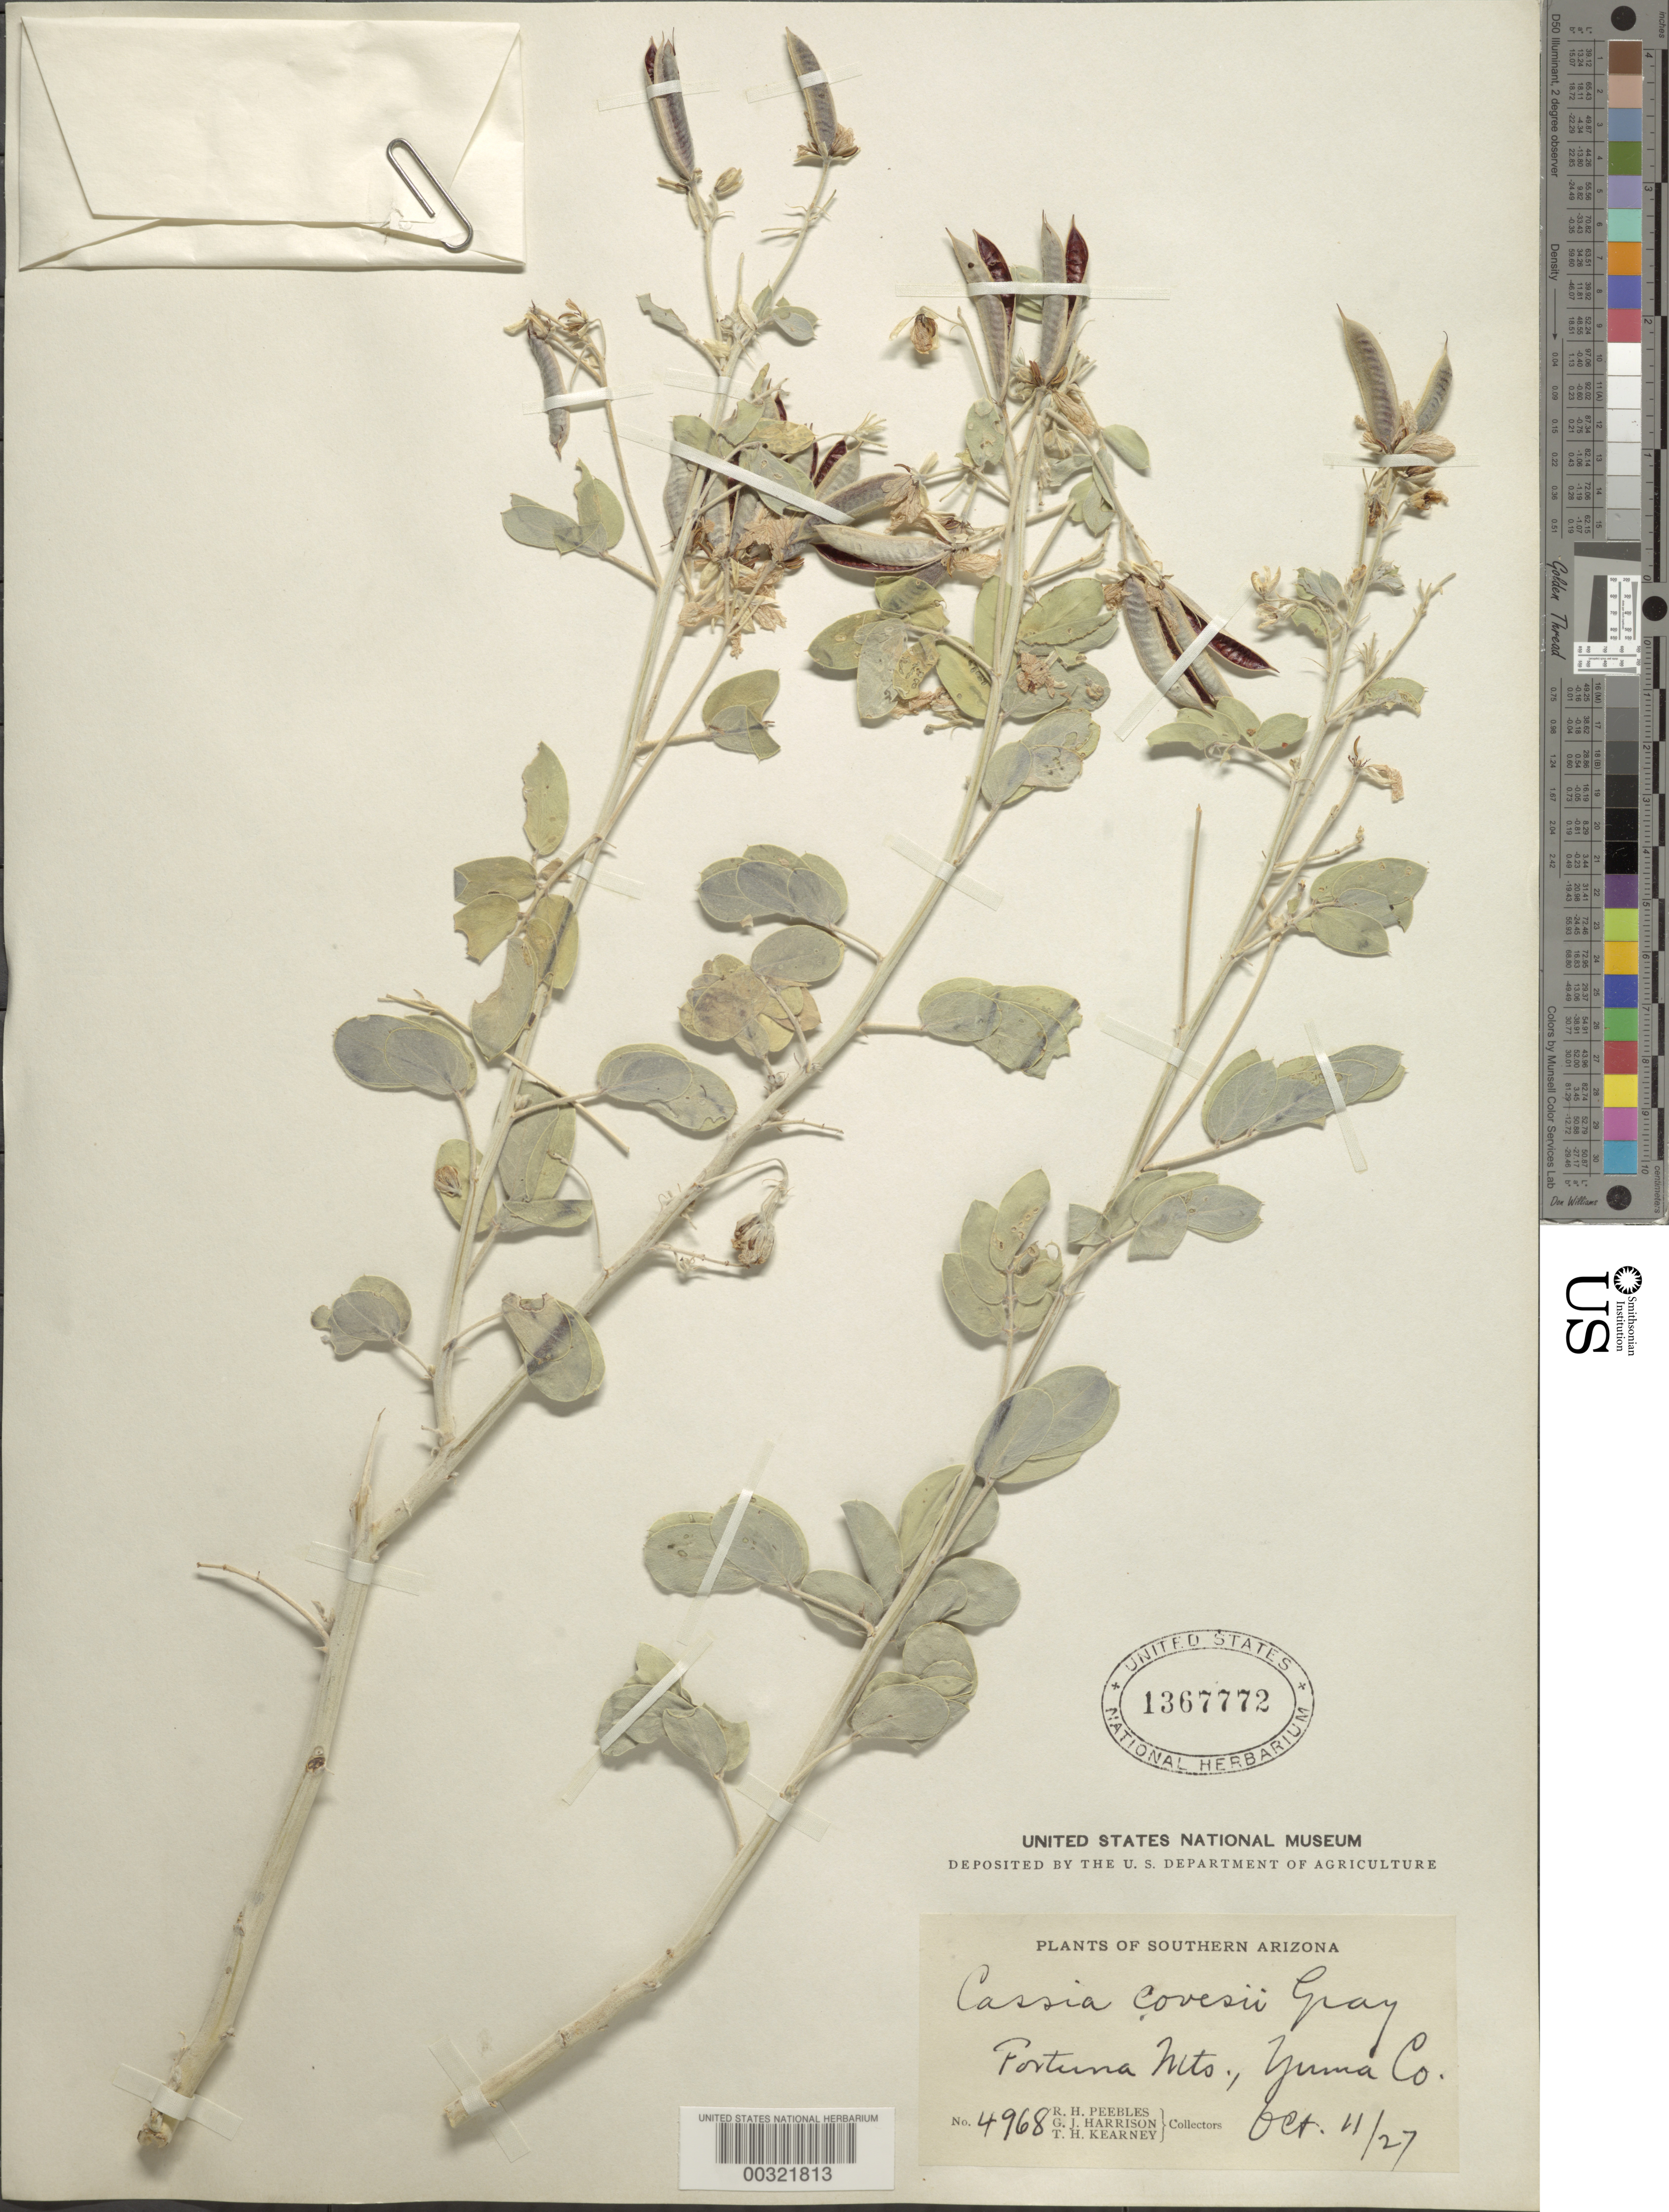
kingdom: Plantae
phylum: Tracheophyta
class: Magnoliopsida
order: Fabales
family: Fabaceae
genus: Senna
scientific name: Senna covesii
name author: (A. Gray) H.S. Irwin & Barneby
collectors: R. H. Peebles, G. J. Harrison & T. H. Kearney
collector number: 4968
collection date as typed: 11 Oct 1927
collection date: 1927-10-11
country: United States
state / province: Arizona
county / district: Yuma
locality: Fortuna mts.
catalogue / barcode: US 1367772